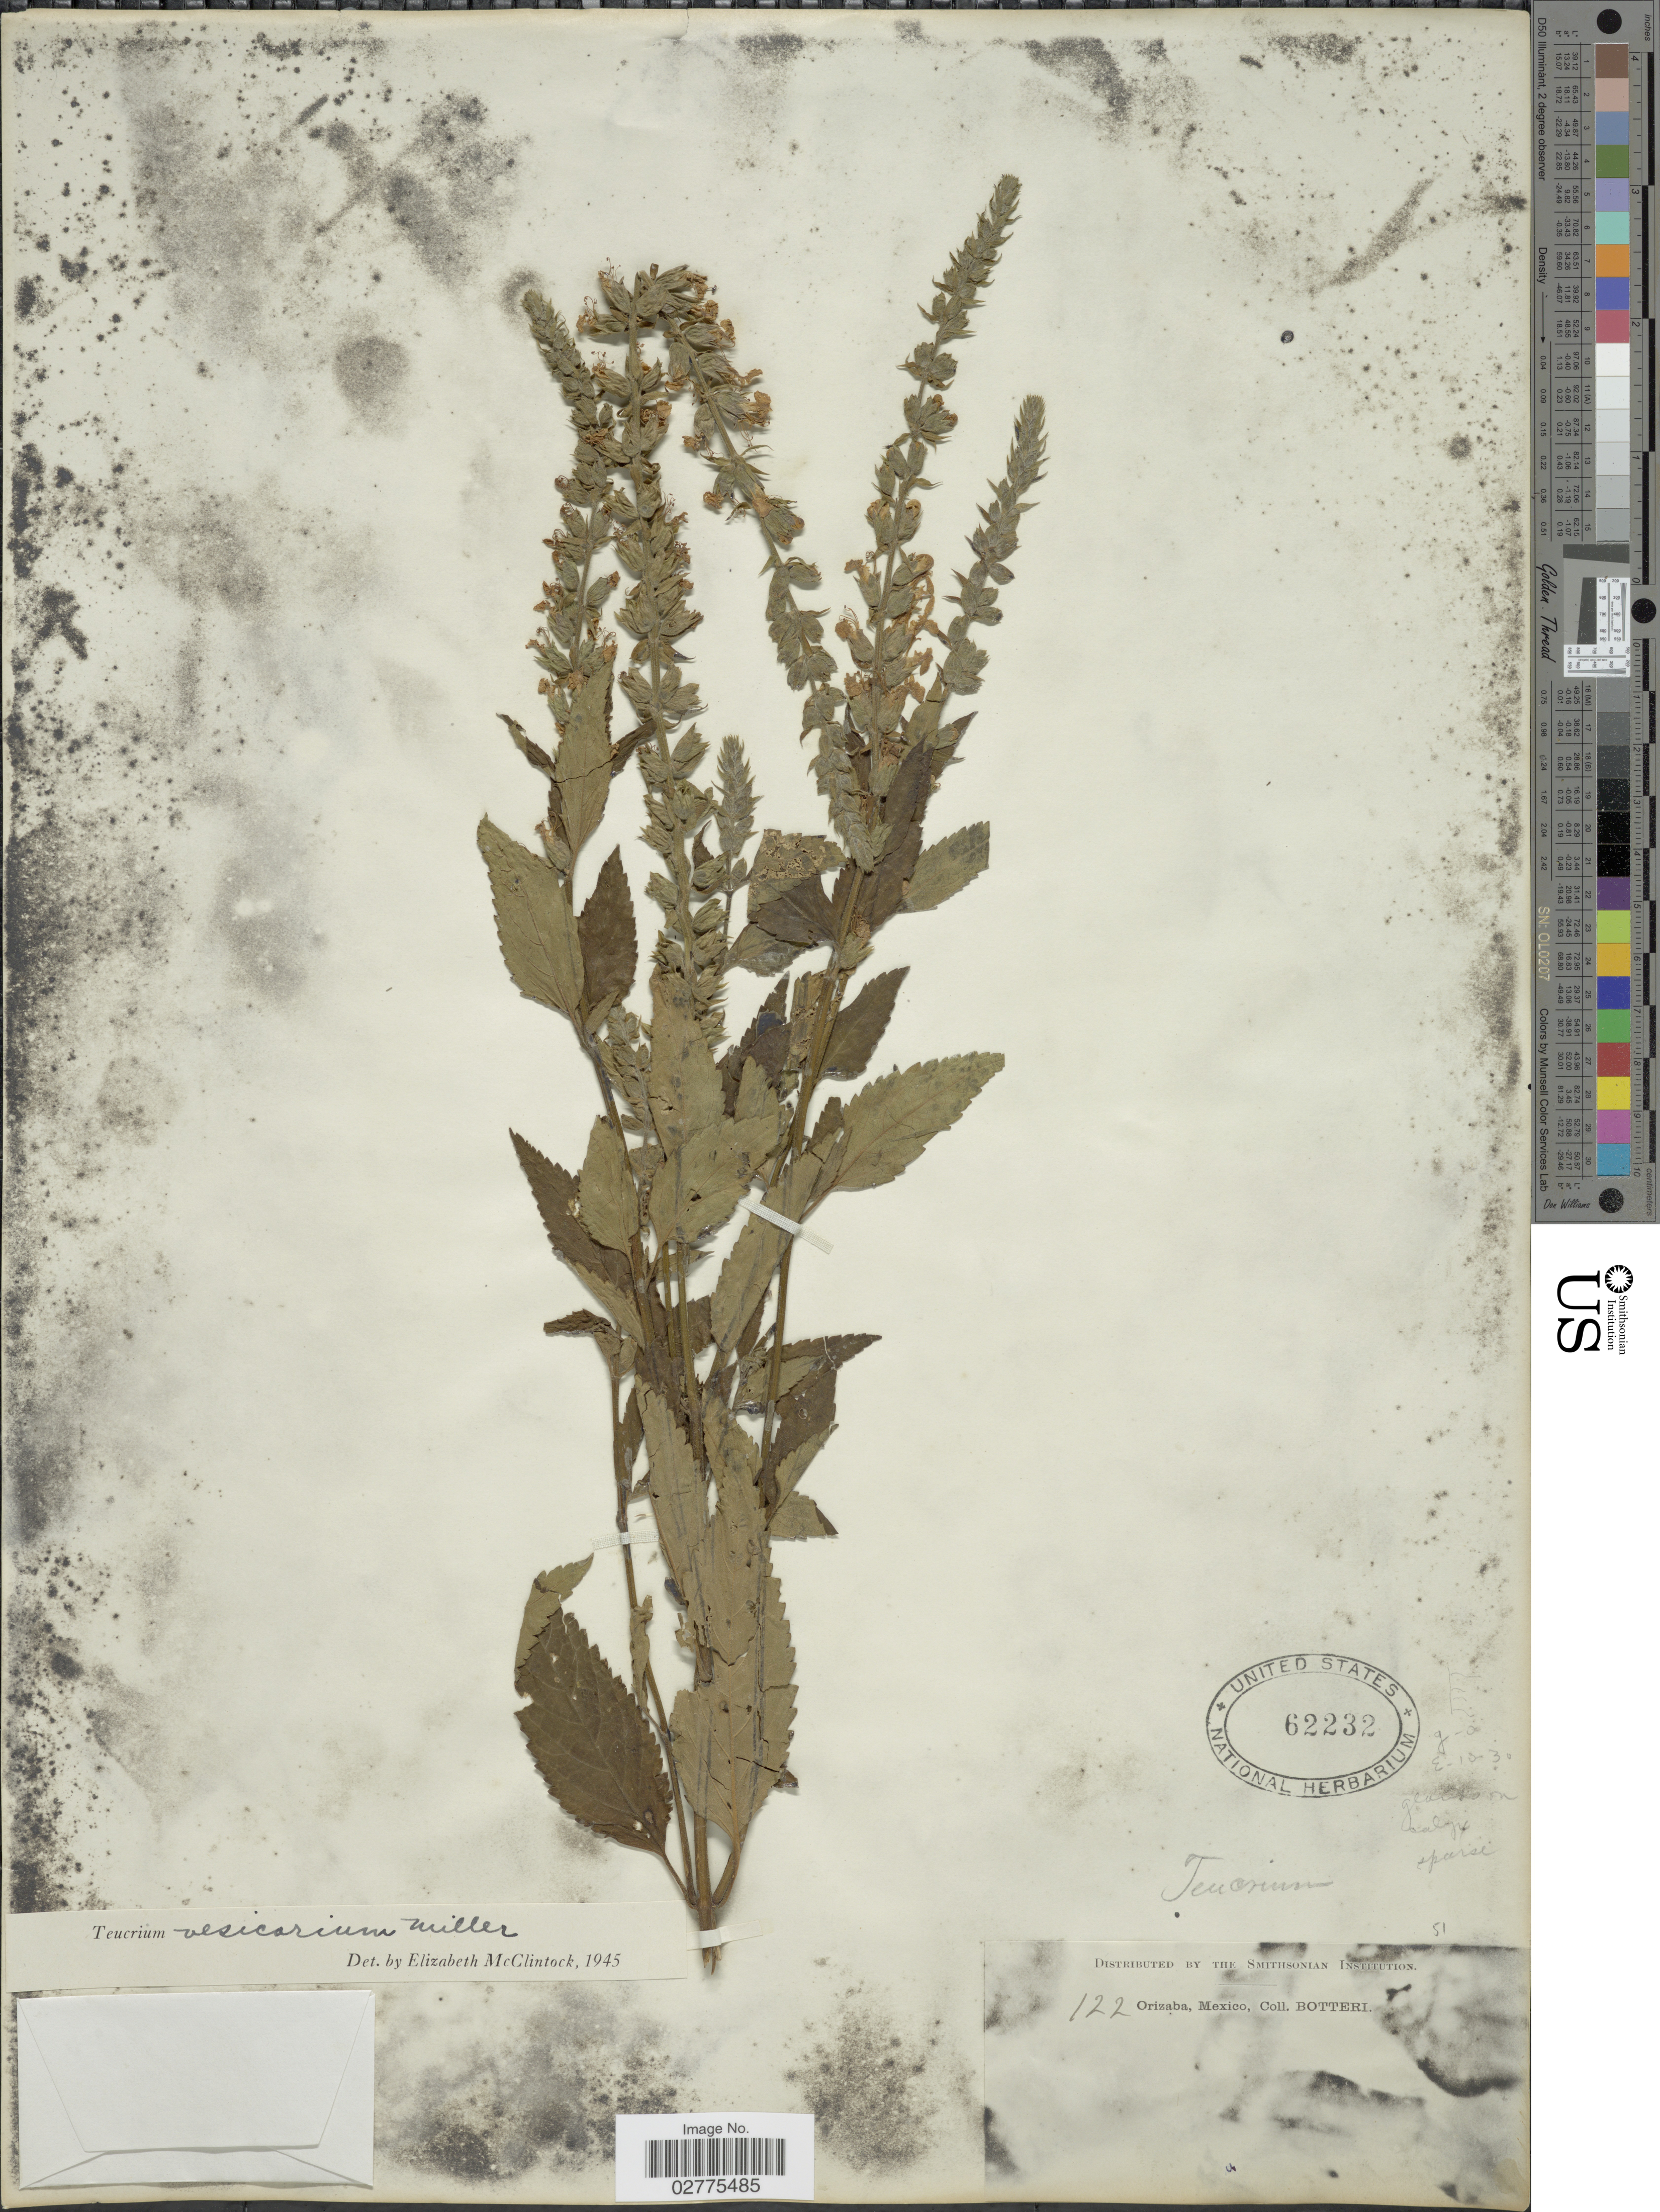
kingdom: Plantae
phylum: Tracheophyta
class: Magnoliopsida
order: Lamiales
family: Lamiaceae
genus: Teucrium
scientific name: Teucrium vesicarium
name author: Mill.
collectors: -. Botteri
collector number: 122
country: Mexico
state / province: Veracruz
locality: Orizaba.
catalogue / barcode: US 62232